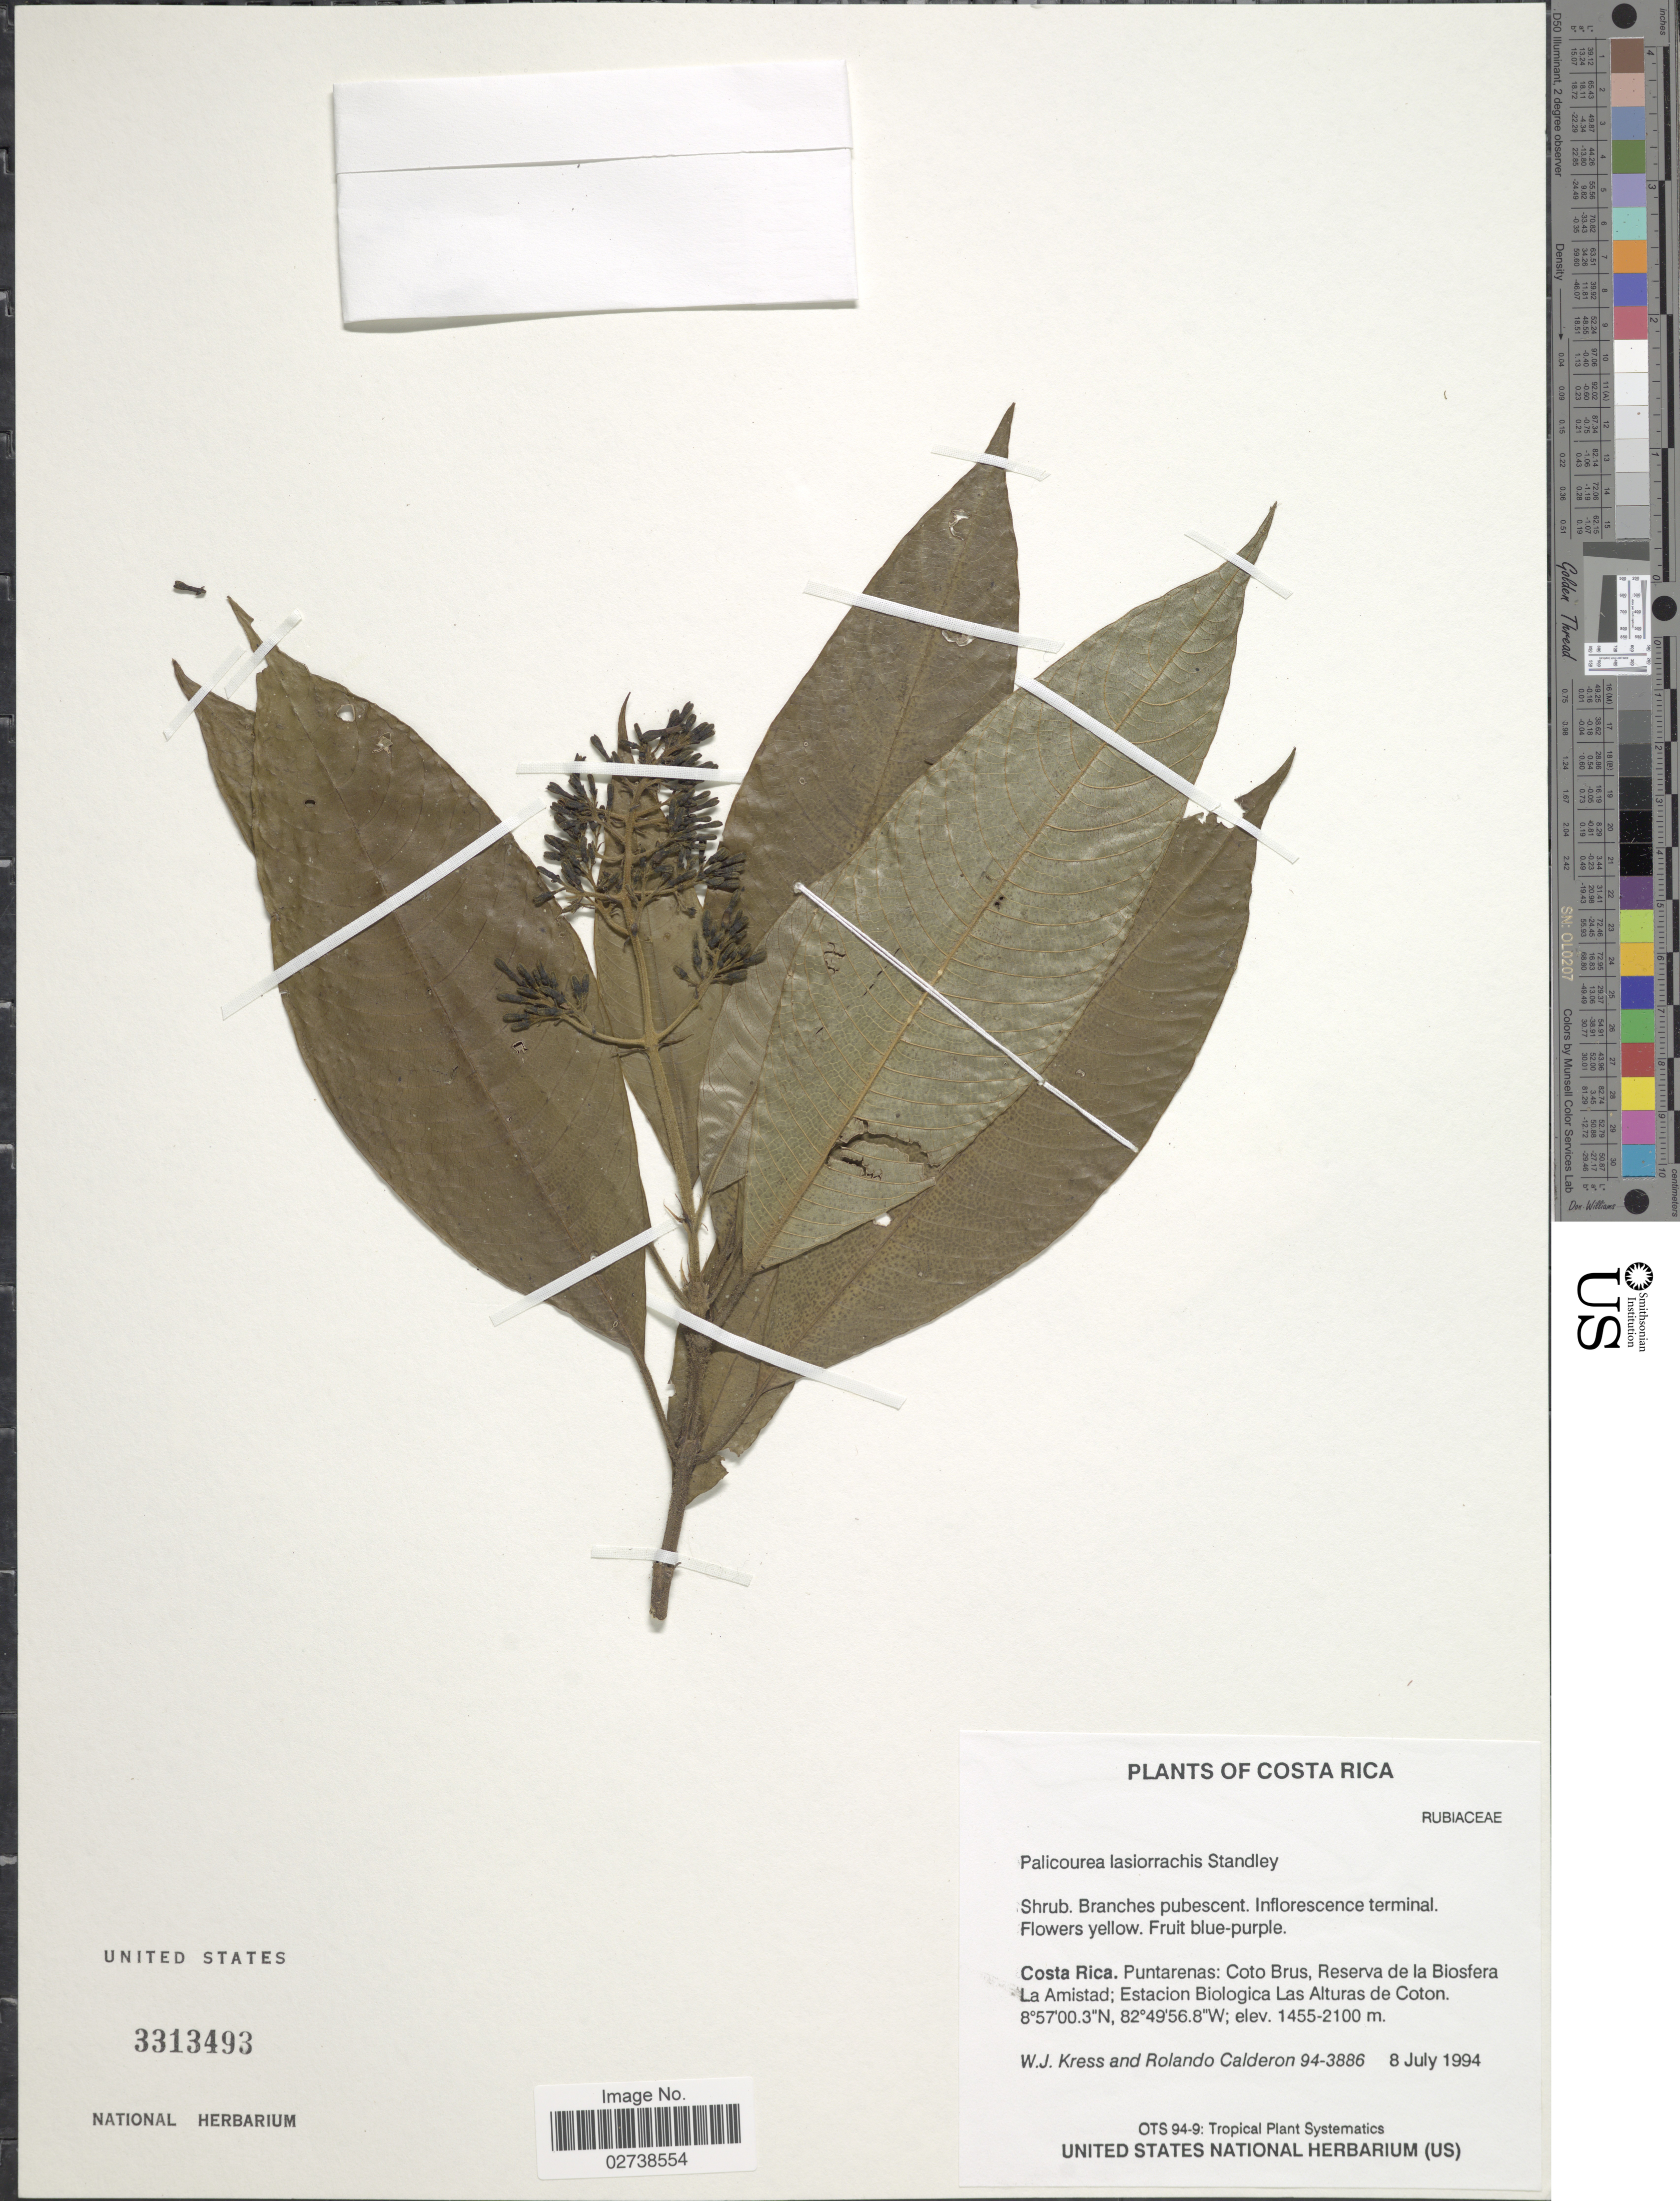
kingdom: Plantae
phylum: Tracheophyta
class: Magnoliopsida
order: Gentianales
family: Rubiaceae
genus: Palicourea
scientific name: Palicourea lasiorrhachis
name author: Oerst.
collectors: W. J. Kress & R. Calderon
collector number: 94-3886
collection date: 1994-07-08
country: Costa Rica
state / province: Puntarenas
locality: Coto Brus. Reserva de la Biosfera de La Amistad; Estacion Biologica Las Alturas de Coton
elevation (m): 1455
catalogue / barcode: US 3313493